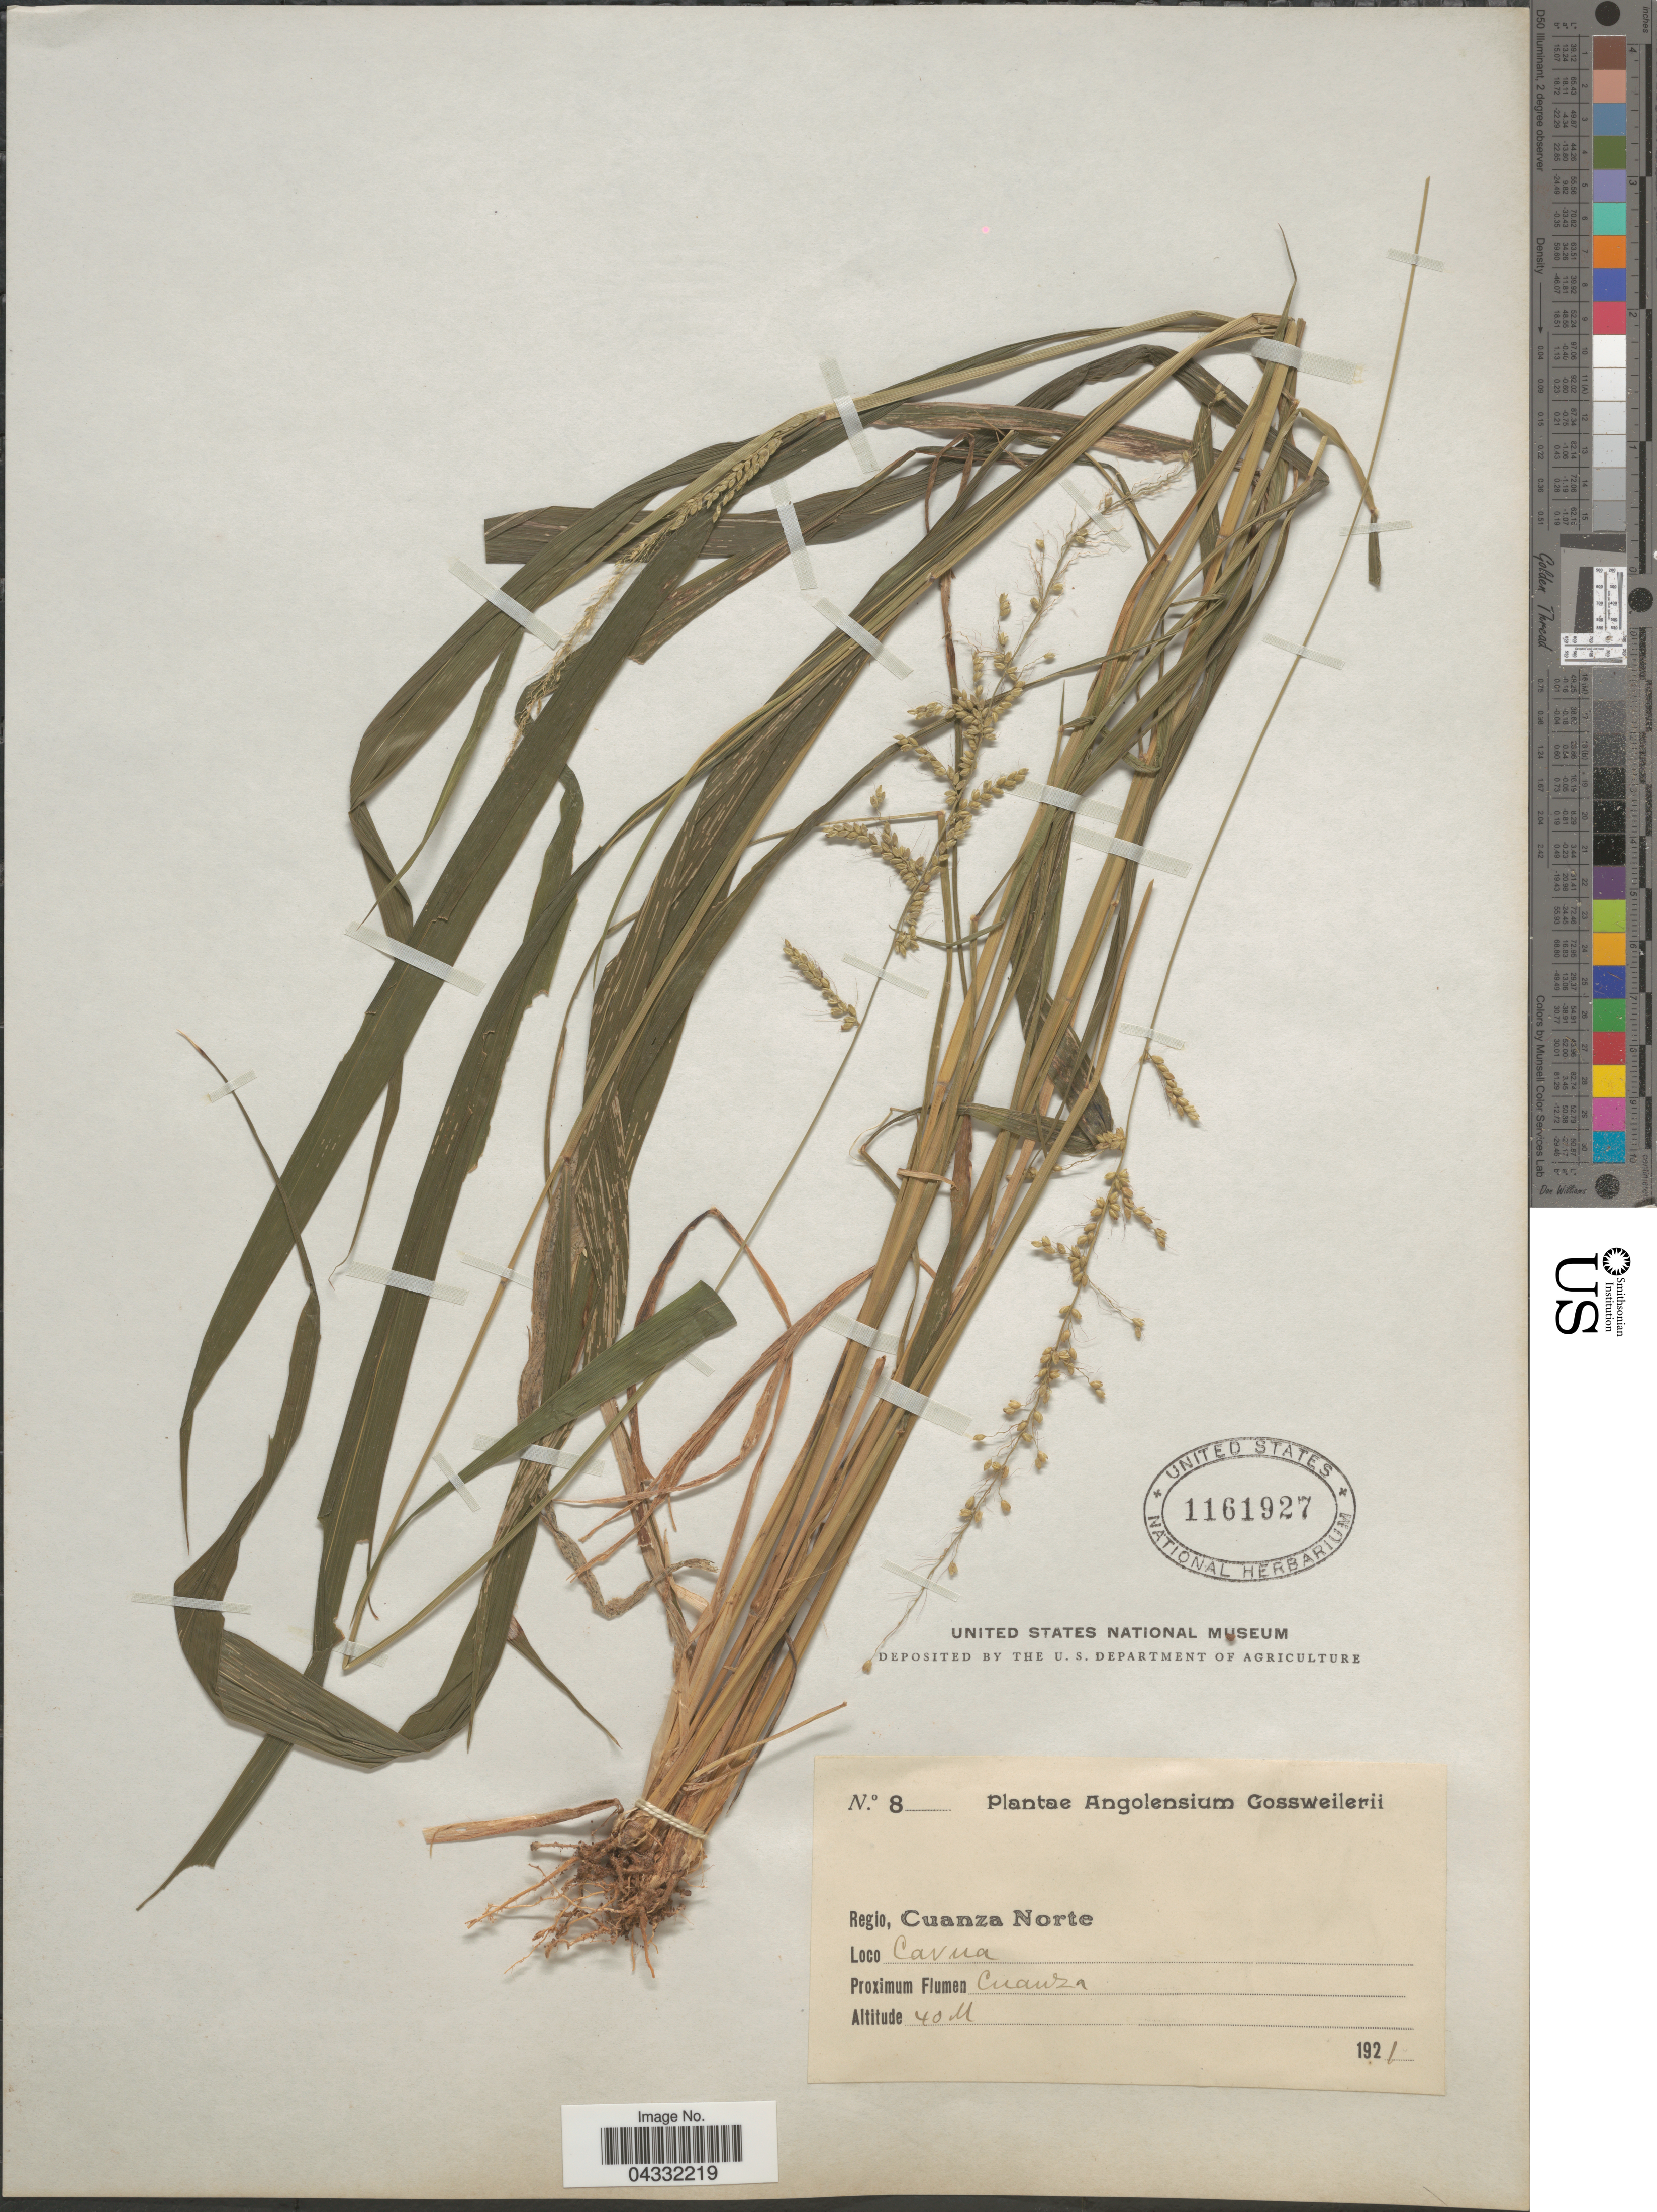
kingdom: Plantae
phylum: Tracheophyta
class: Liliopsida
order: Poales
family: Poaceae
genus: Setaria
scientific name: Setaria sp.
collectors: -. Gossweiler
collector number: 8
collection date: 1921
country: Angola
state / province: Cuanza Norte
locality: Regio, Cuanza Norte. Cavua. Proximum Flumen Cuanza.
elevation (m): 40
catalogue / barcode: US 1161927